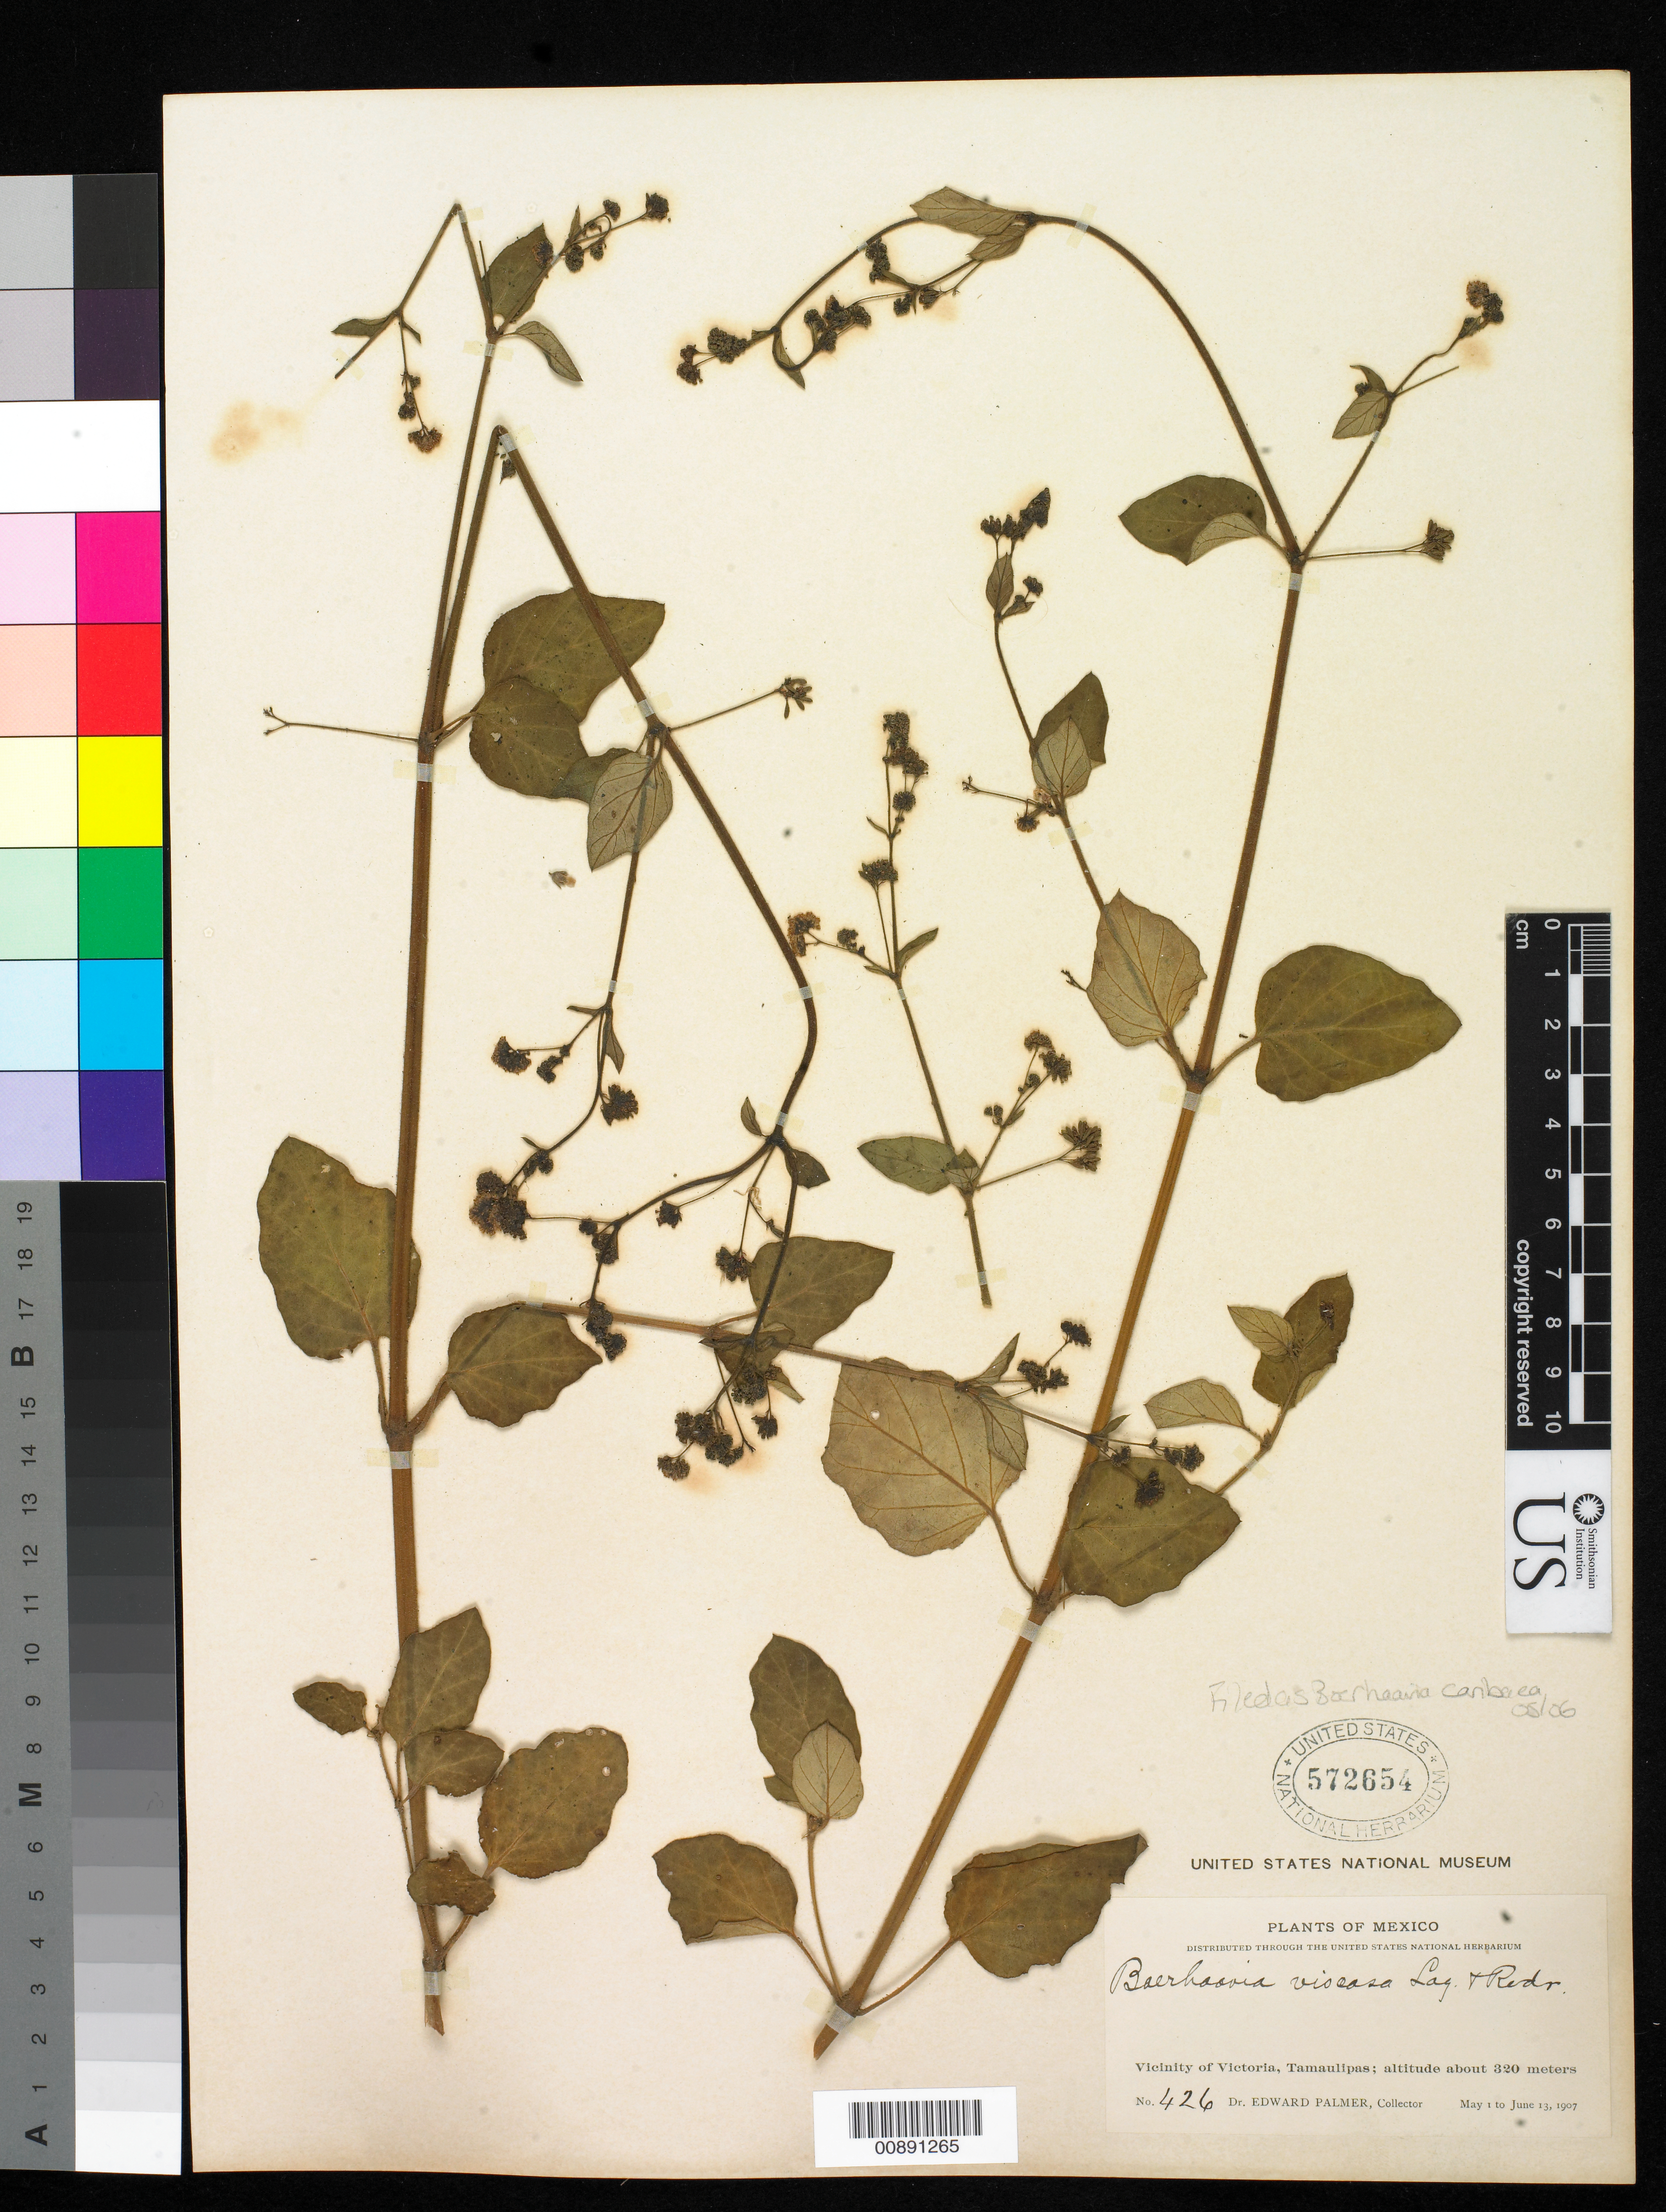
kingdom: Plantae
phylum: Tracheophyta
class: Magnoliopsida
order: Caryophyllales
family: Nyctaginaceae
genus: Boerhavia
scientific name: Boerhavia caribaea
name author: Jacq.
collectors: E. Palmer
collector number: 426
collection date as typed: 01 May 1907 to 13 Jun 1907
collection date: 1907-05-01/1907-06-13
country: Mexico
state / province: Tamaulipas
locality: Vicinity of Victoria.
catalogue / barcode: US 572654